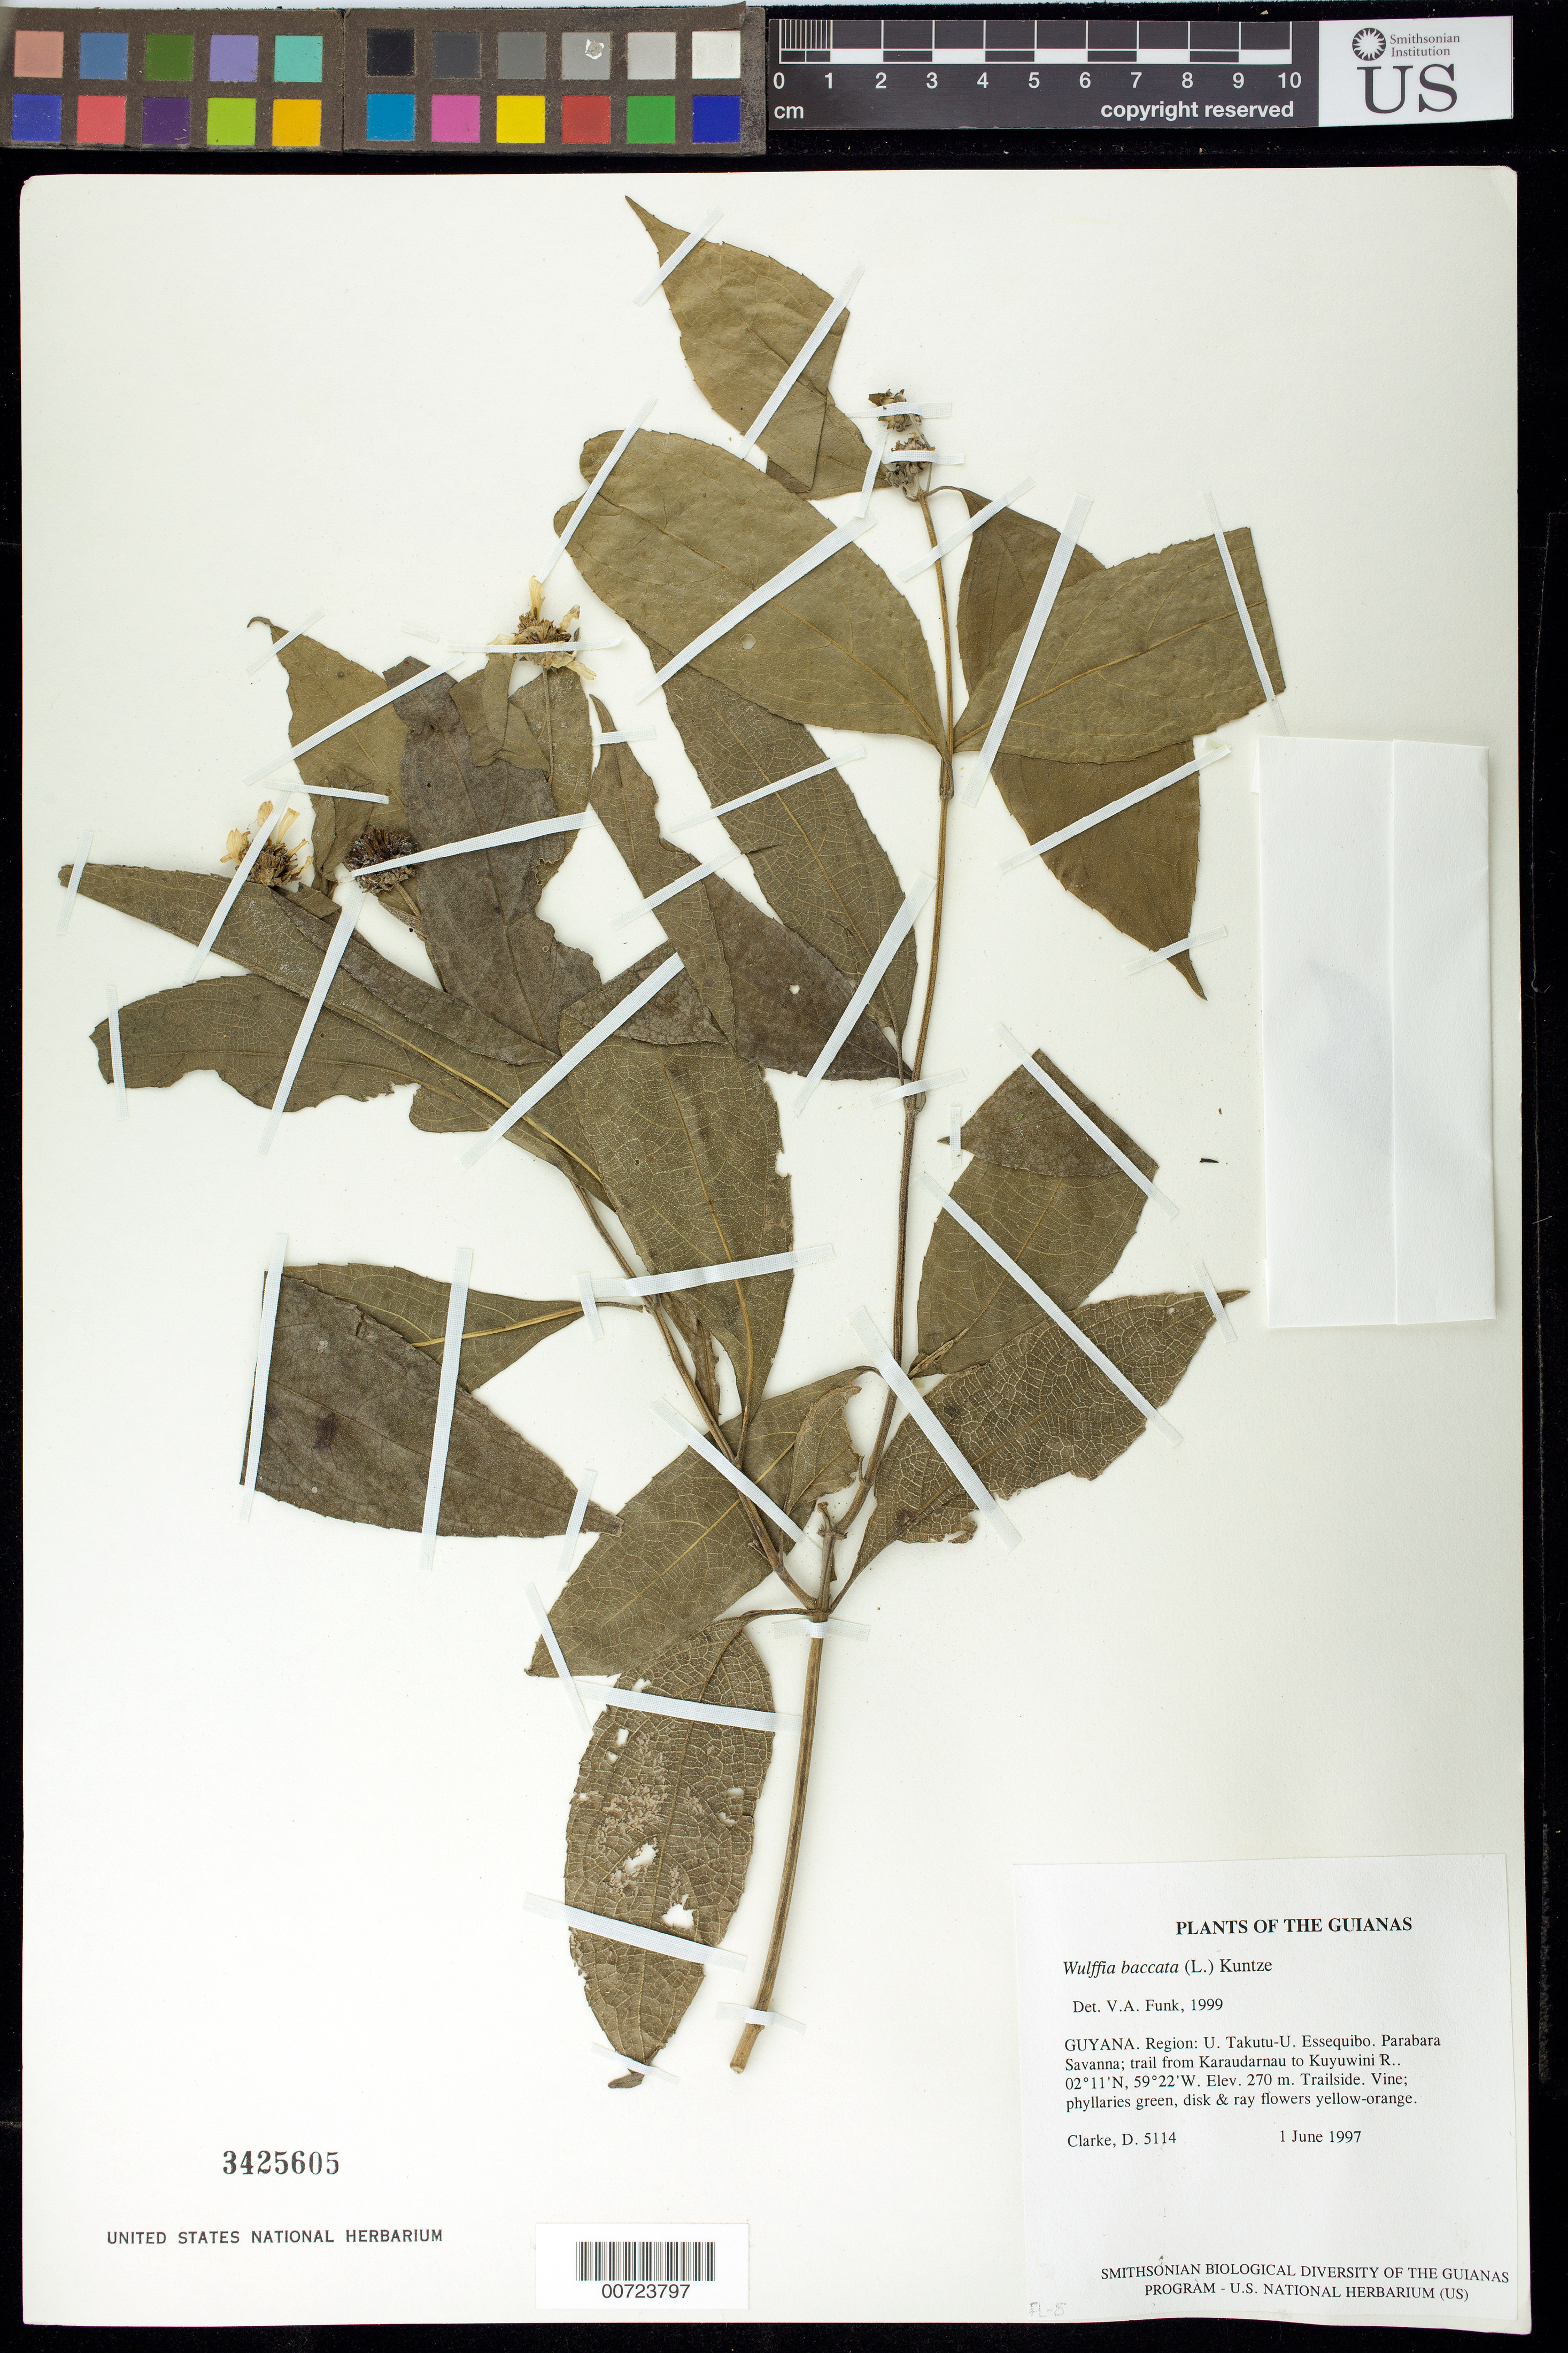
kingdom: Plantae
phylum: Tracheophyta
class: Magnoliopsida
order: Asterales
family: Asteraceae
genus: Wulffia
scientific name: Wulffia baccata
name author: (L. f.) Kuntze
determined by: Funk, Vicki A., (BOT), Smithsonian Institution - National Museum of Natural History (UNITED STATES)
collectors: H. D. Clarke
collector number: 5114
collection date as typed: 1 June 1997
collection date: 1997-06-01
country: Guyana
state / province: U. Takutu-U. Essequibo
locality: Parabara Savanna; trail from Karaudarnau to Kuyuwini R.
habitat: Trailside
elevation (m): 270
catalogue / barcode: US 3425605